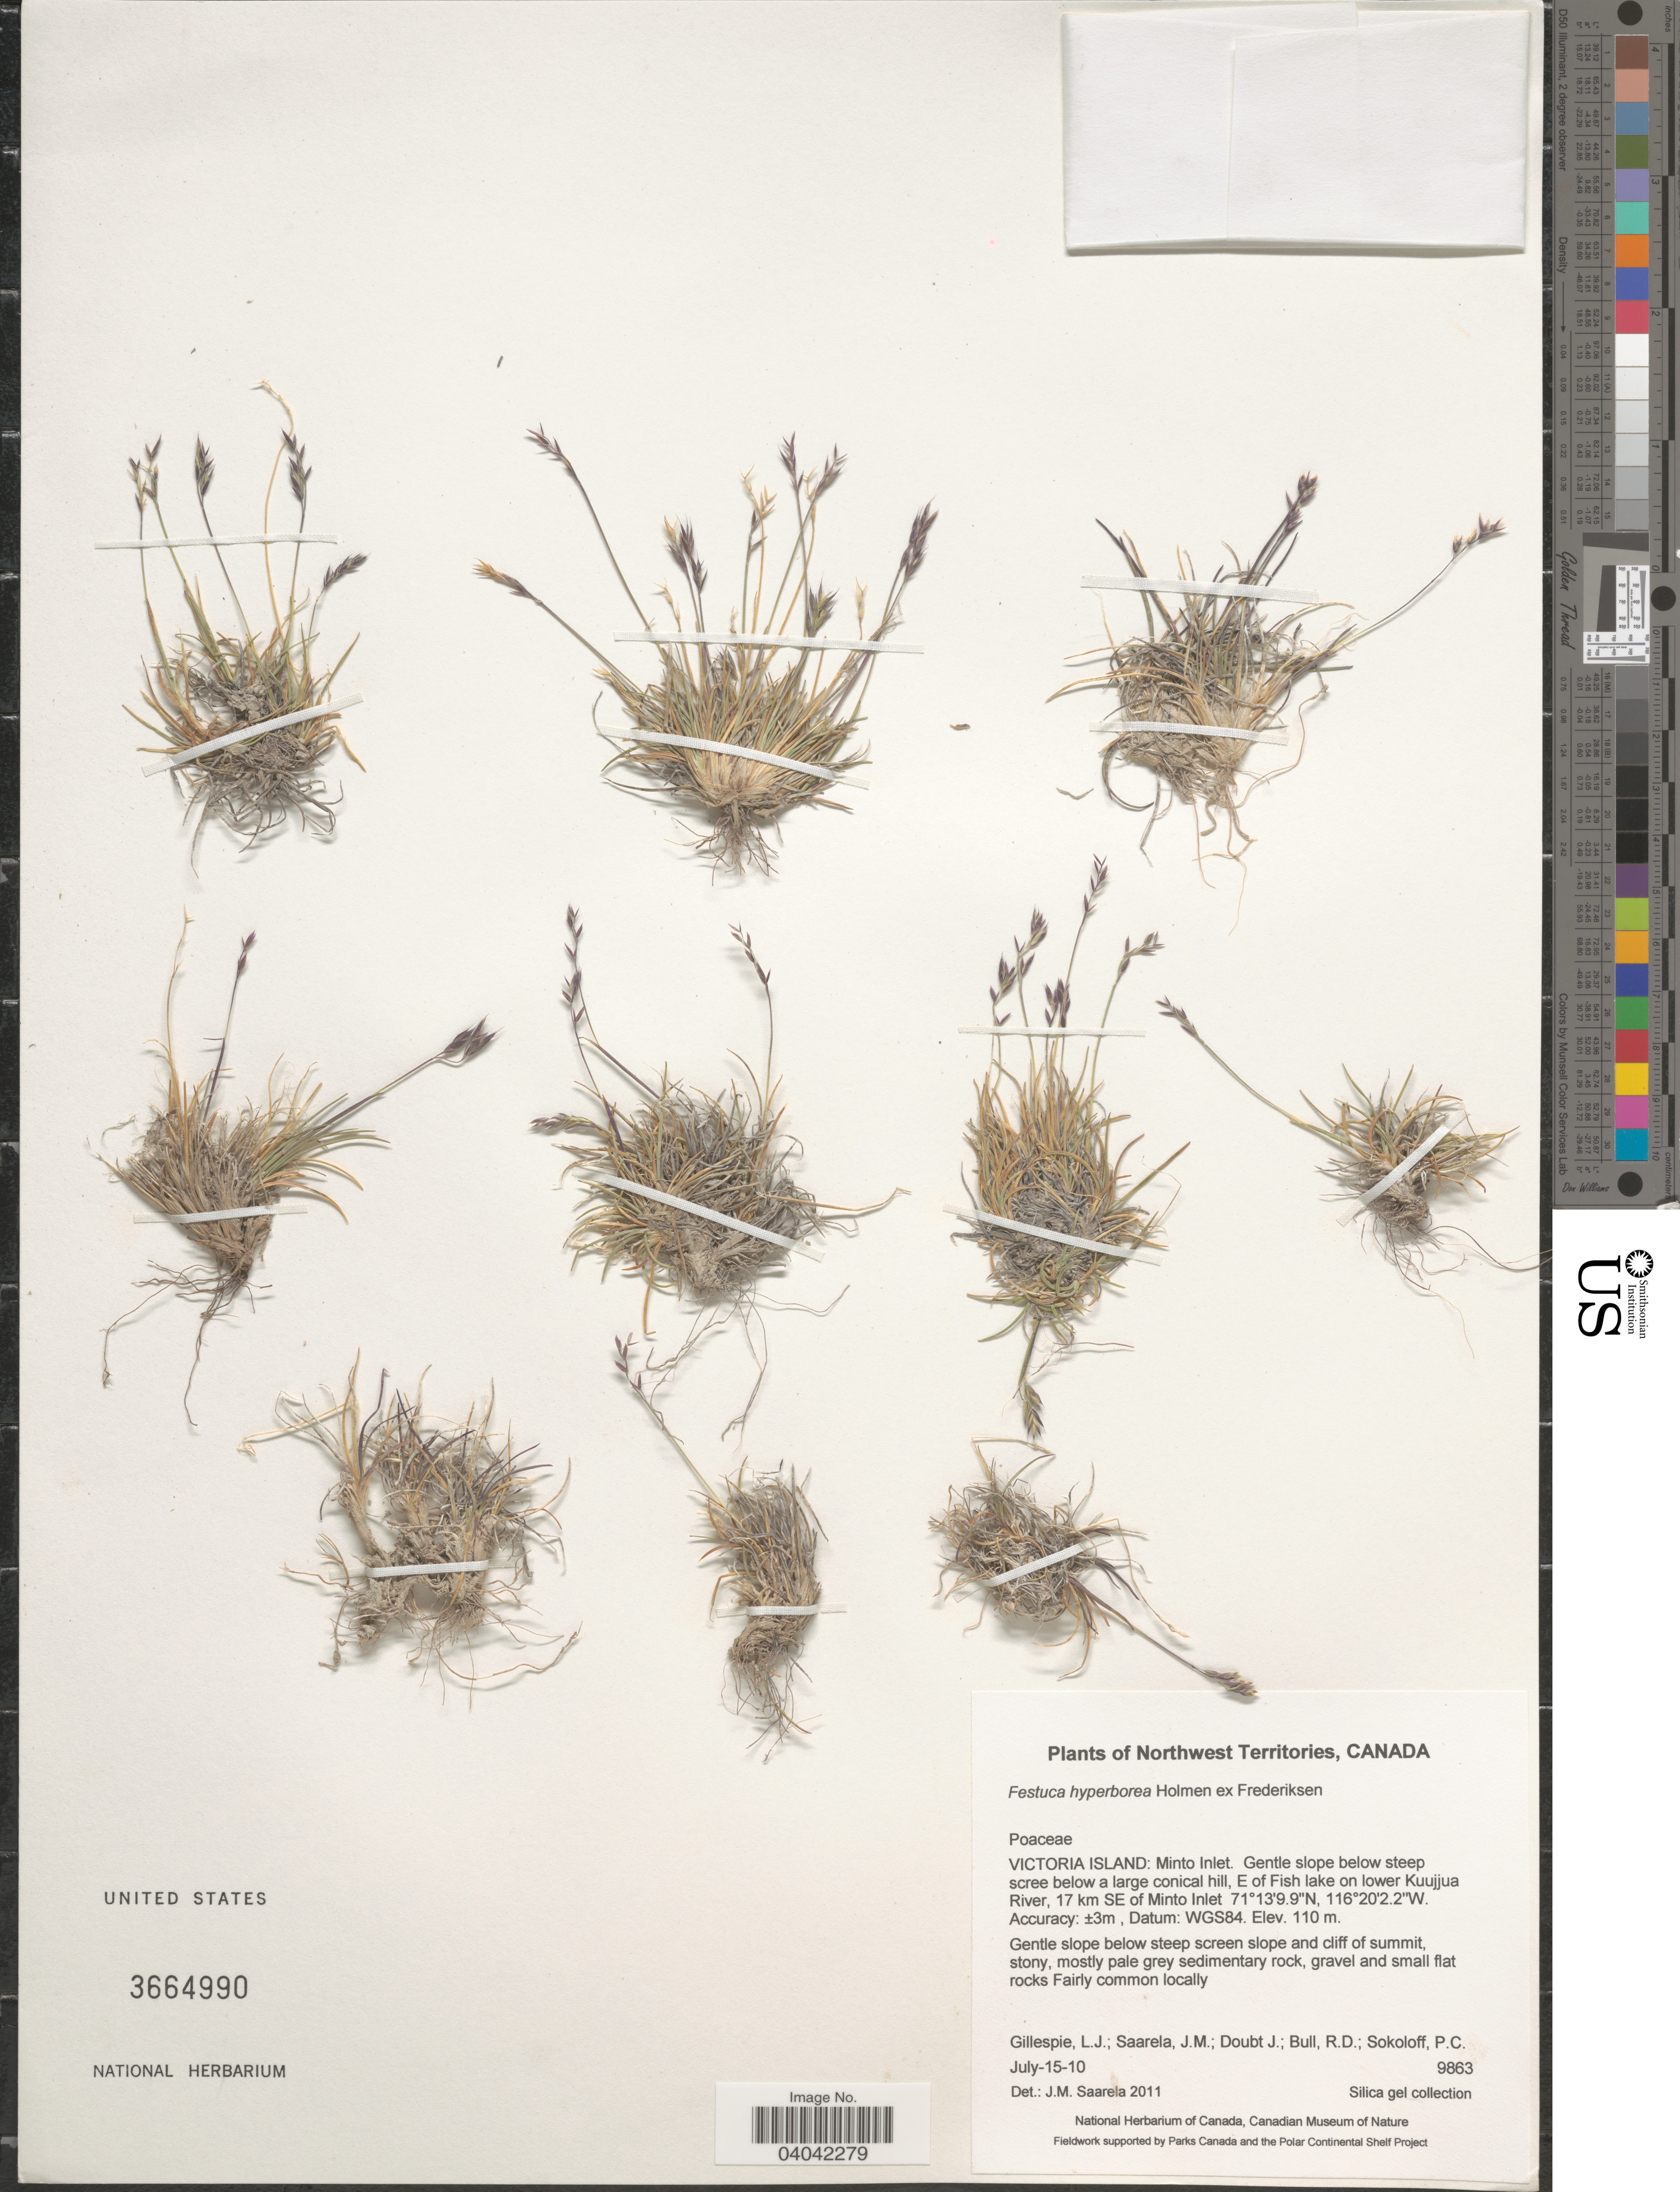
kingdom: Plantae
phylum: Tracheophyta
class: Liliopsida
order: Poales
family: Poaceae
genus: Festuca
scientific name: Festuca hyperborea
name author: Holmen ex Fred.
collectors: L. Gillespie, J. Saarela, J. Doubt, R. Bull & P. Sokoloff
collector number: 9863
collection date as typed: Transcribed d/m/y: 15/7/10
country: Canada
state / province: Northwest Territories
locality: Victoria Island: Minto Inlet. Gentle slope below steep scree below a large conical hill, E of Fish lake on lower Kuujjua River, 17 km SE of Minto Inlet. WGS84.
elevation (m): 110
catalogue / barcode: US 3664990